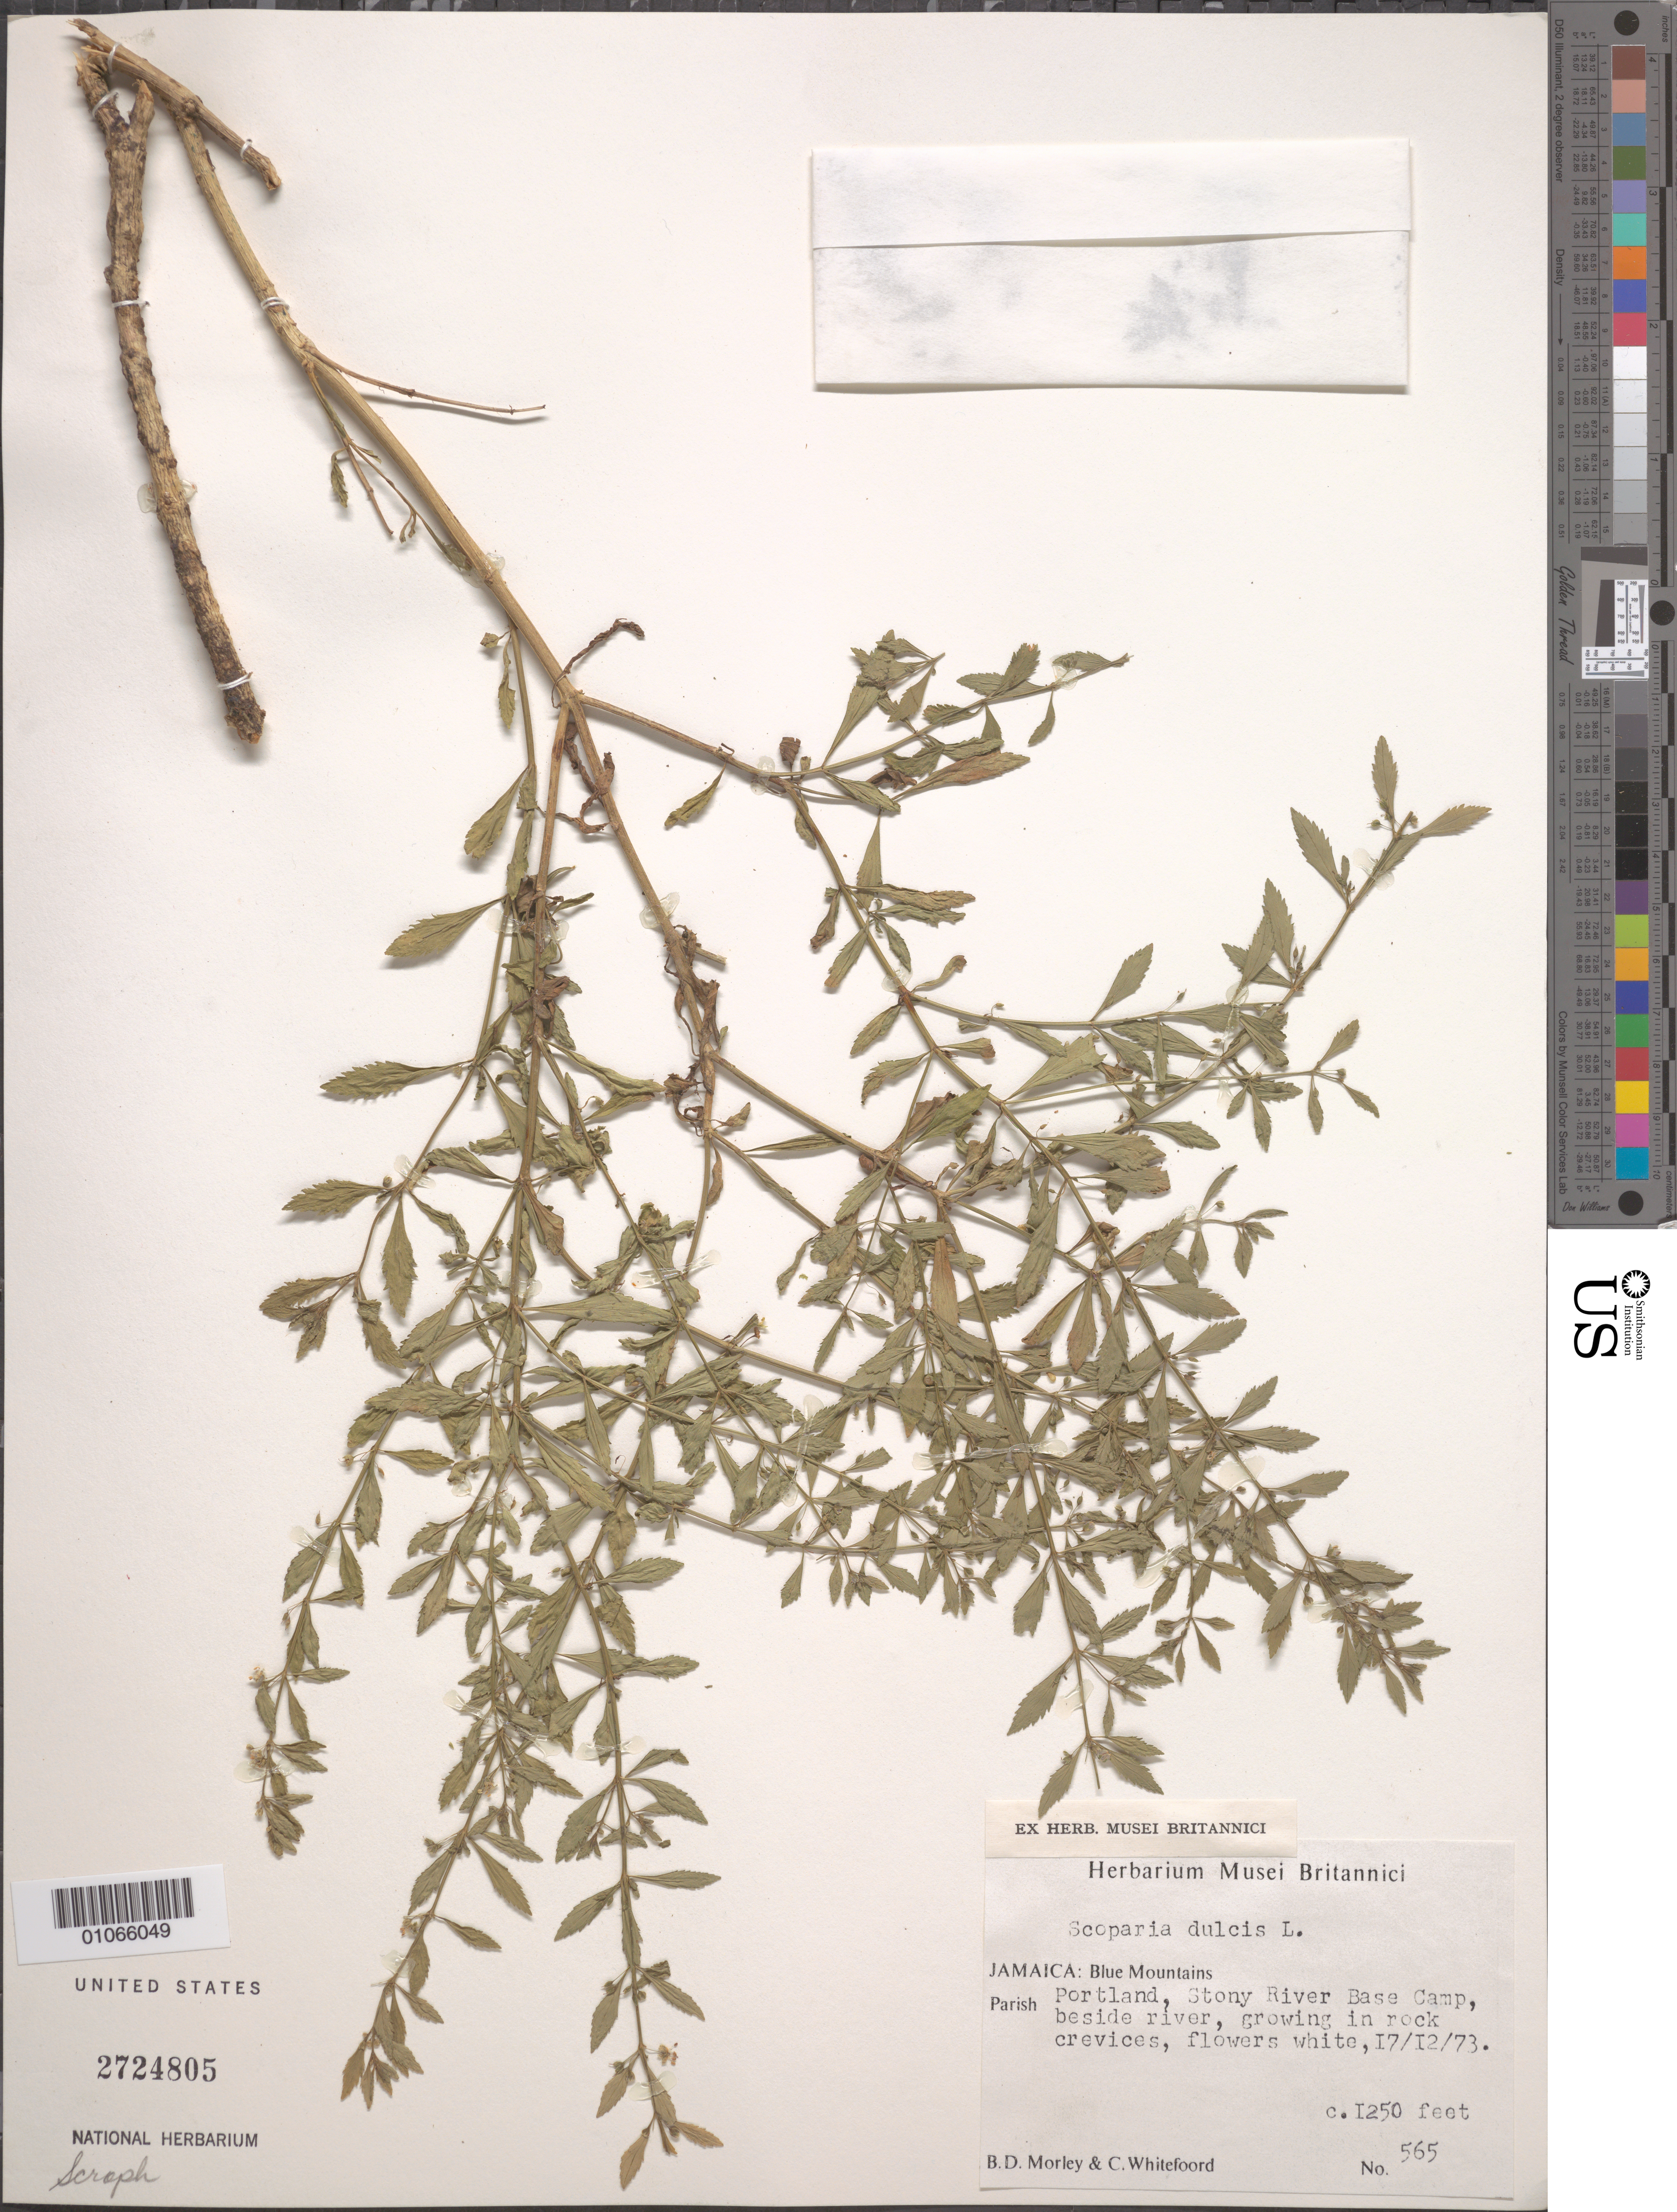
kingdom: Plantae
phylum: Tracheophyta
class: Magnoliopsida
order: Lamiales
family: Plantaginaceae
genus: Scoparia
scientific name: Scoparia dulcis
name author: L.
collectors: B. D. Morley & C. Whitefoord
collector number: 565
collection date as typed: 17 Dec 1973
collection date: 1973-12-17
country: Jamaica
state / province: Portland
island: Jamaica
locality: Blue Mountains, Stony river base camp, beside river, growing in rock crevices.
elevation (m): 381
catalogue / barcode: US 2724805